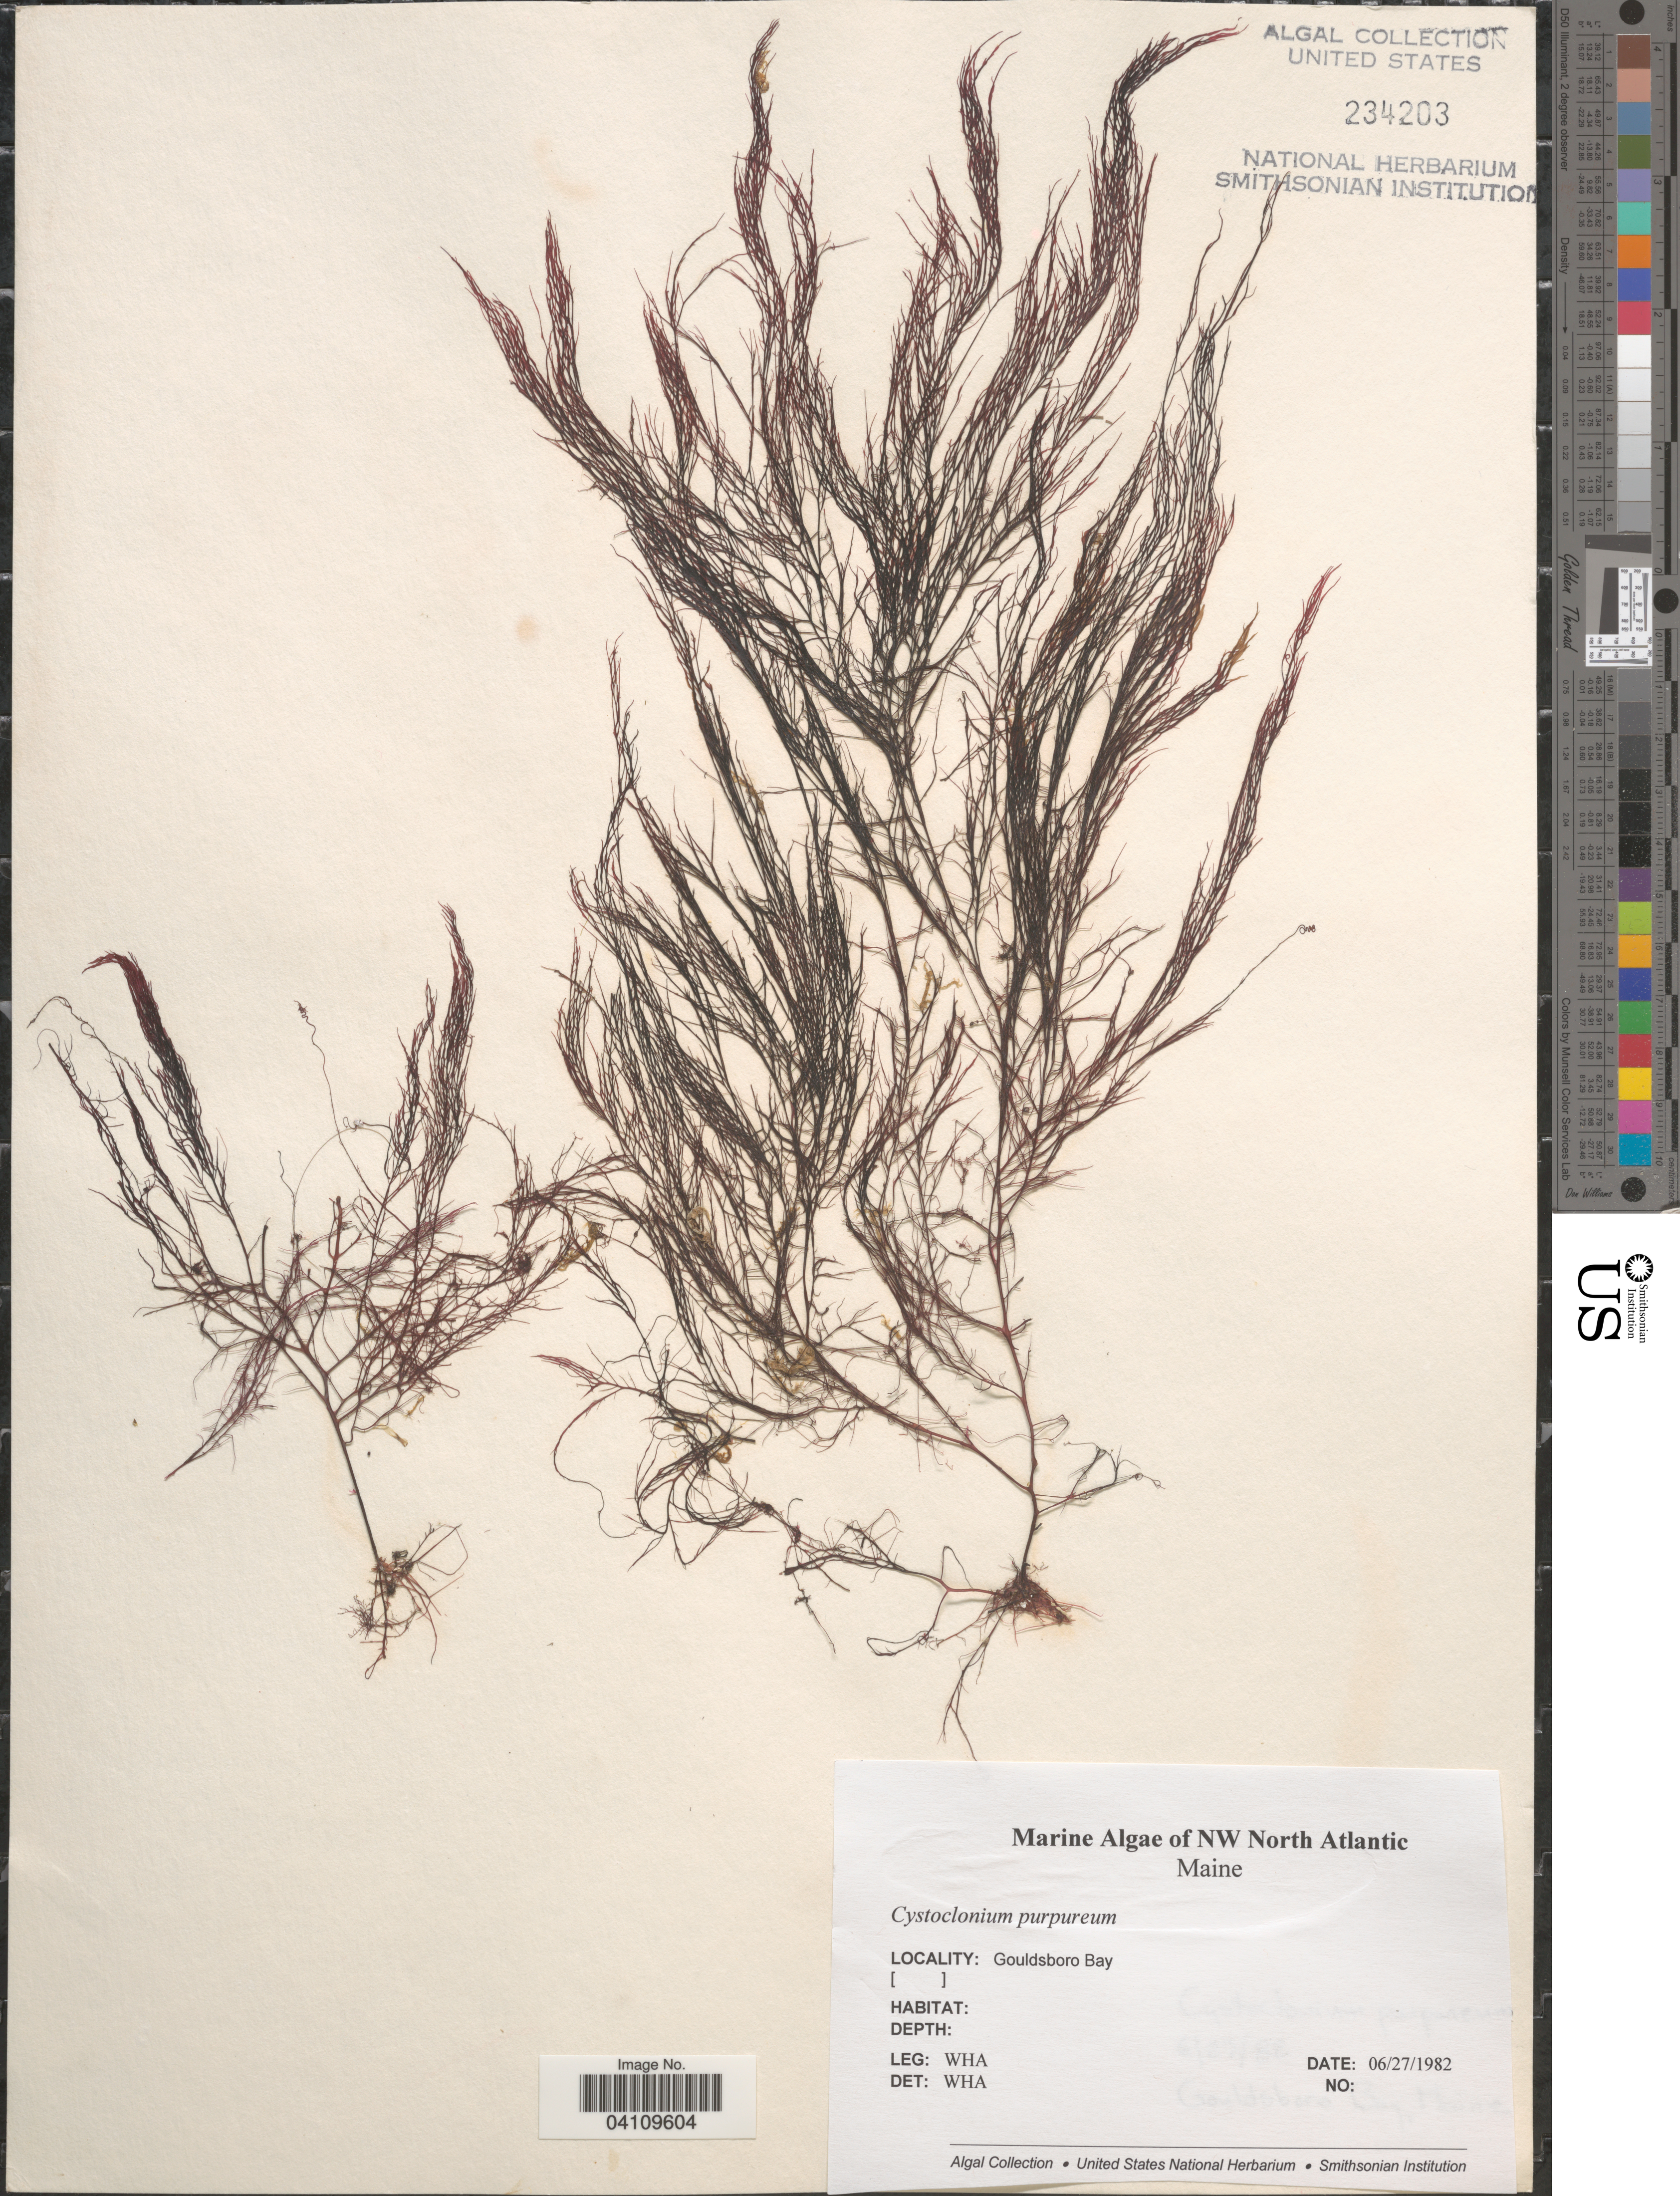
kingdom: Plantae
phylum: Rhodophyta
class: Florideophyceae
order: Gigartinales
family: Cystocloniaceae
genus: Cystoclonium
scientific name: Cystoclonium purpureum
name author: (Huds.) Batters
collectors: W. H. Adey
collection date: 1982-06-27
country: United States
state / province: Maine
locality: NW North Atlantic. Gouldsboro Bay.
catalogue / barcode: US 234203